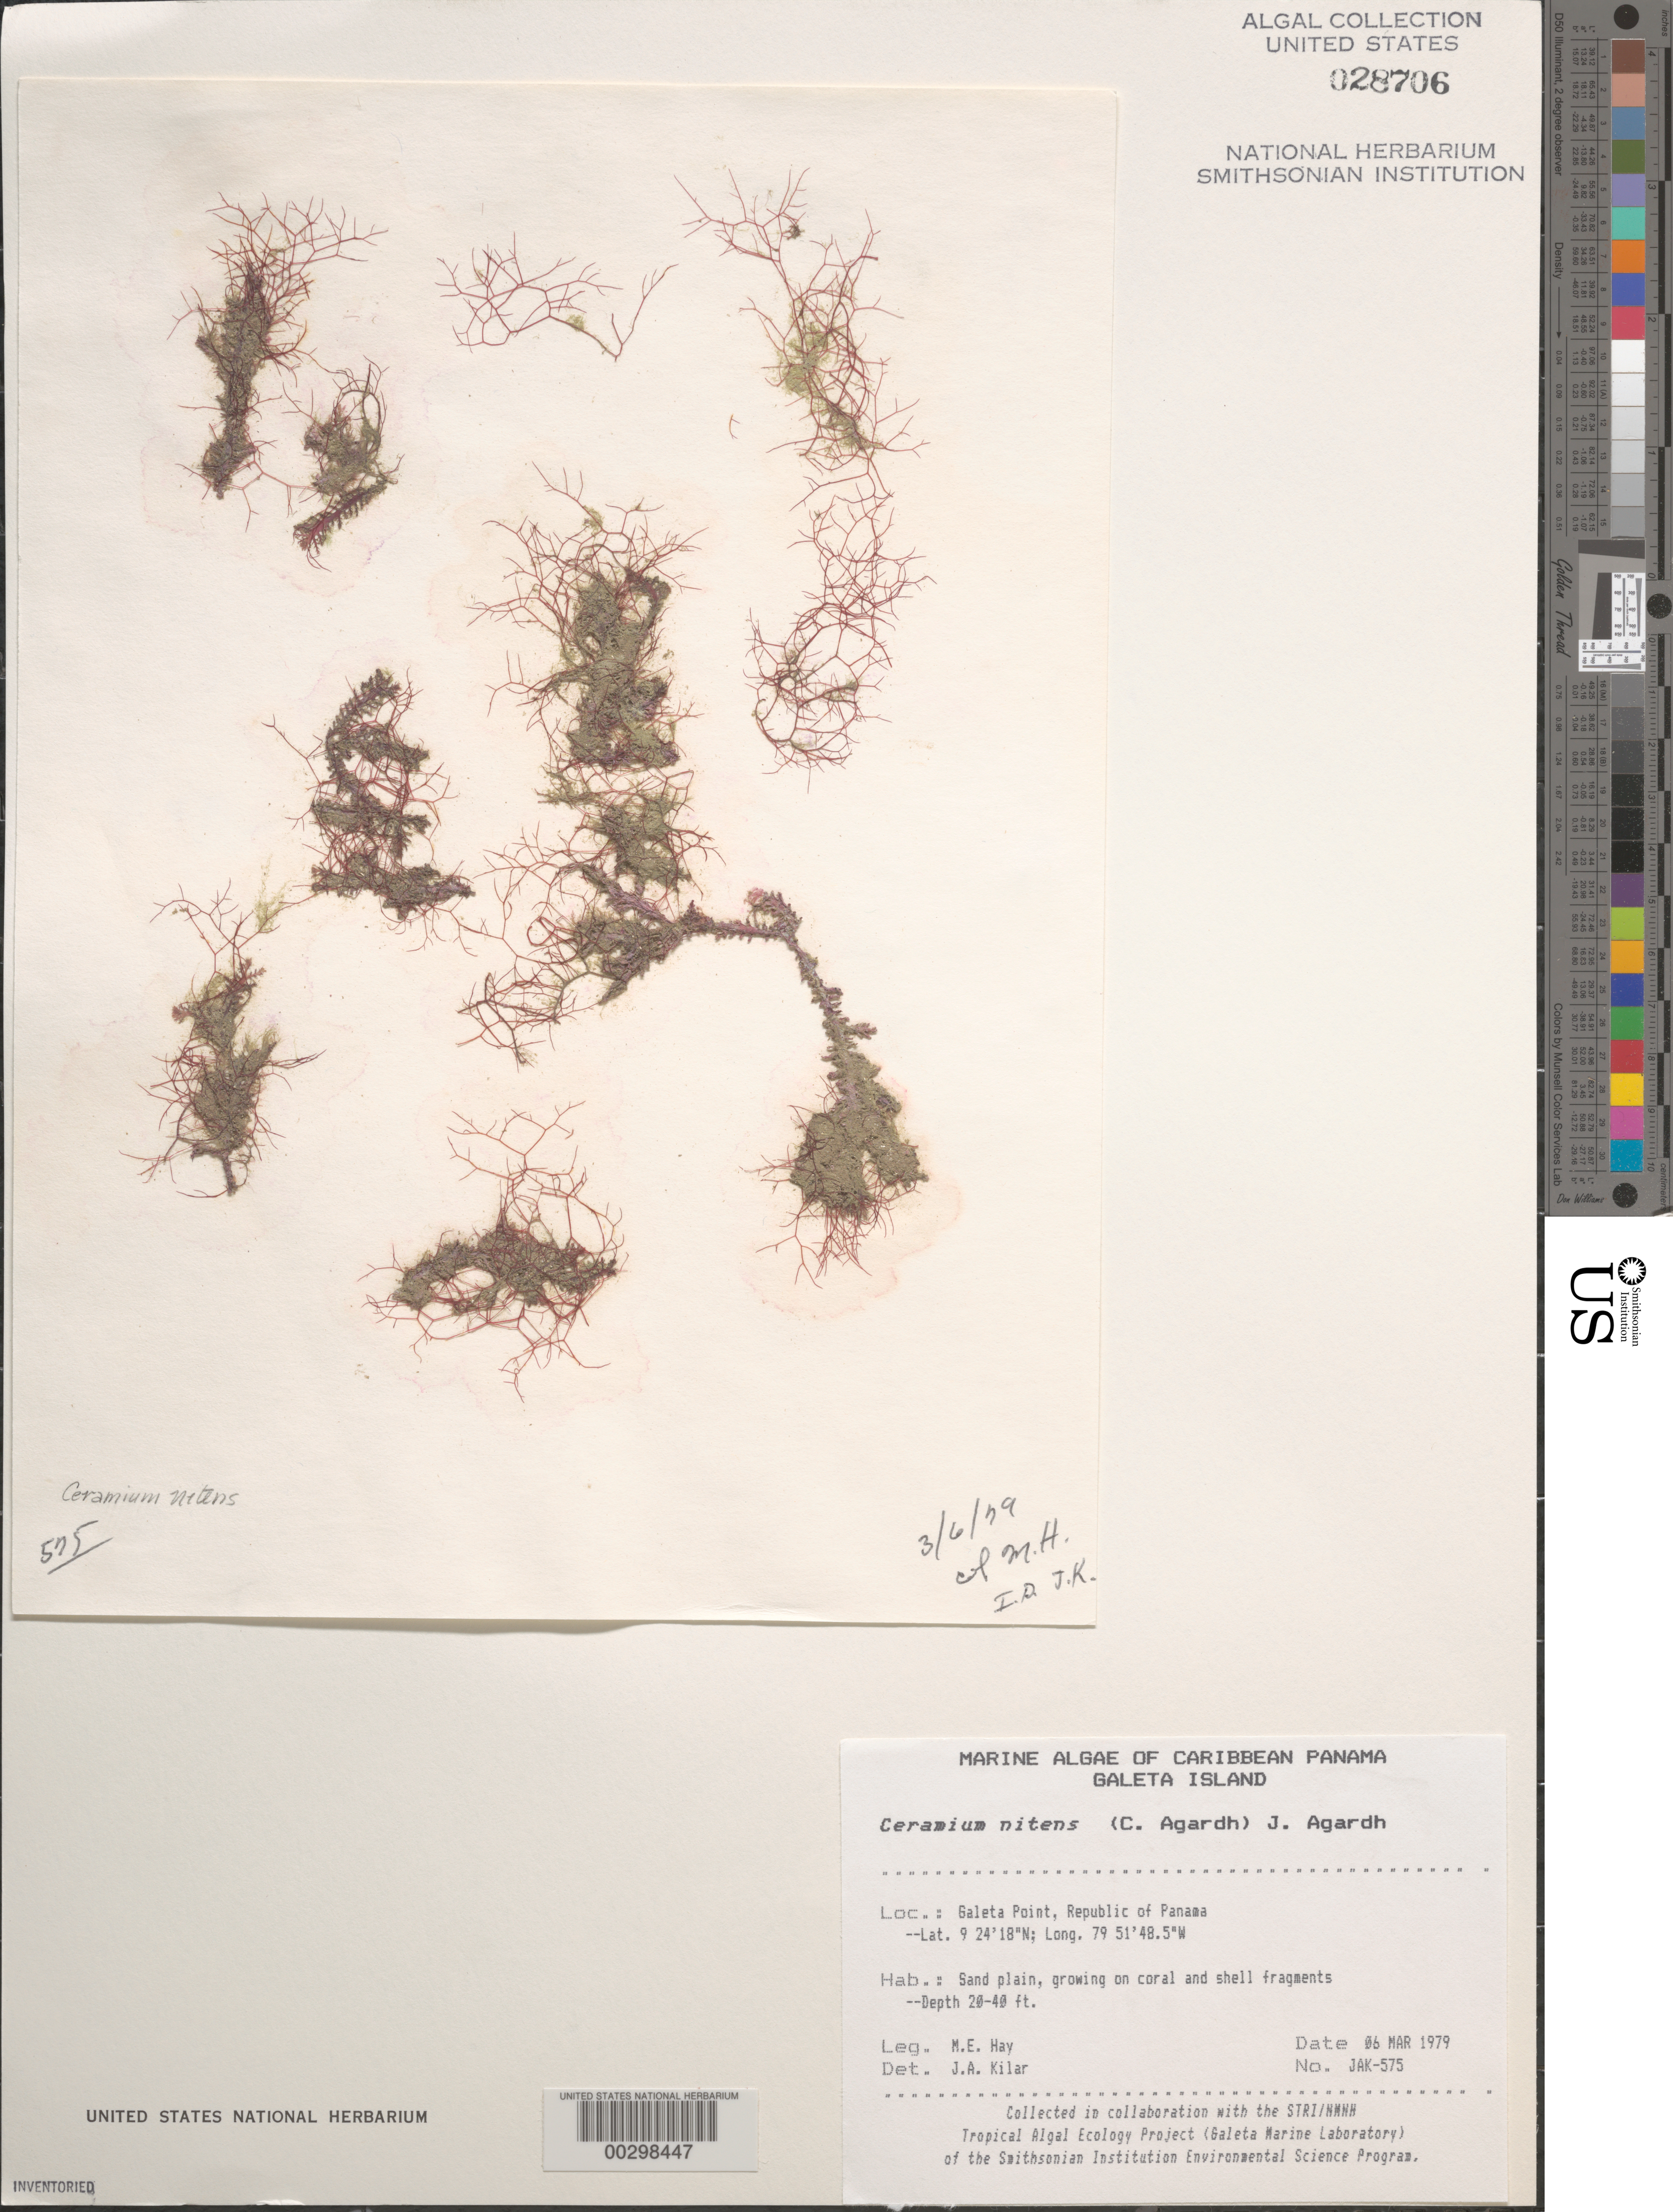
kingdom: Plantae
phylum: Rhodophyta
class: Florideophyceae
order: Ceramiales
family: Ceramiaceae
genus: Ceramium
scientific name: Ceramium nitens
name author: (C. Agardh) J. Agardh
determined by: Kilar, J. A.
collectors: M. E. Hay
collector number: JAK-575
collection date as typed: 06 Mar 1979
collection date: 1979-03-06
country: Panama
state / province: Colón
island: Galeta Island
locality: Galeta Point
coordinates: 9 24'18"N, 79 51'48.5"W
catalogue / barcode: US 28706